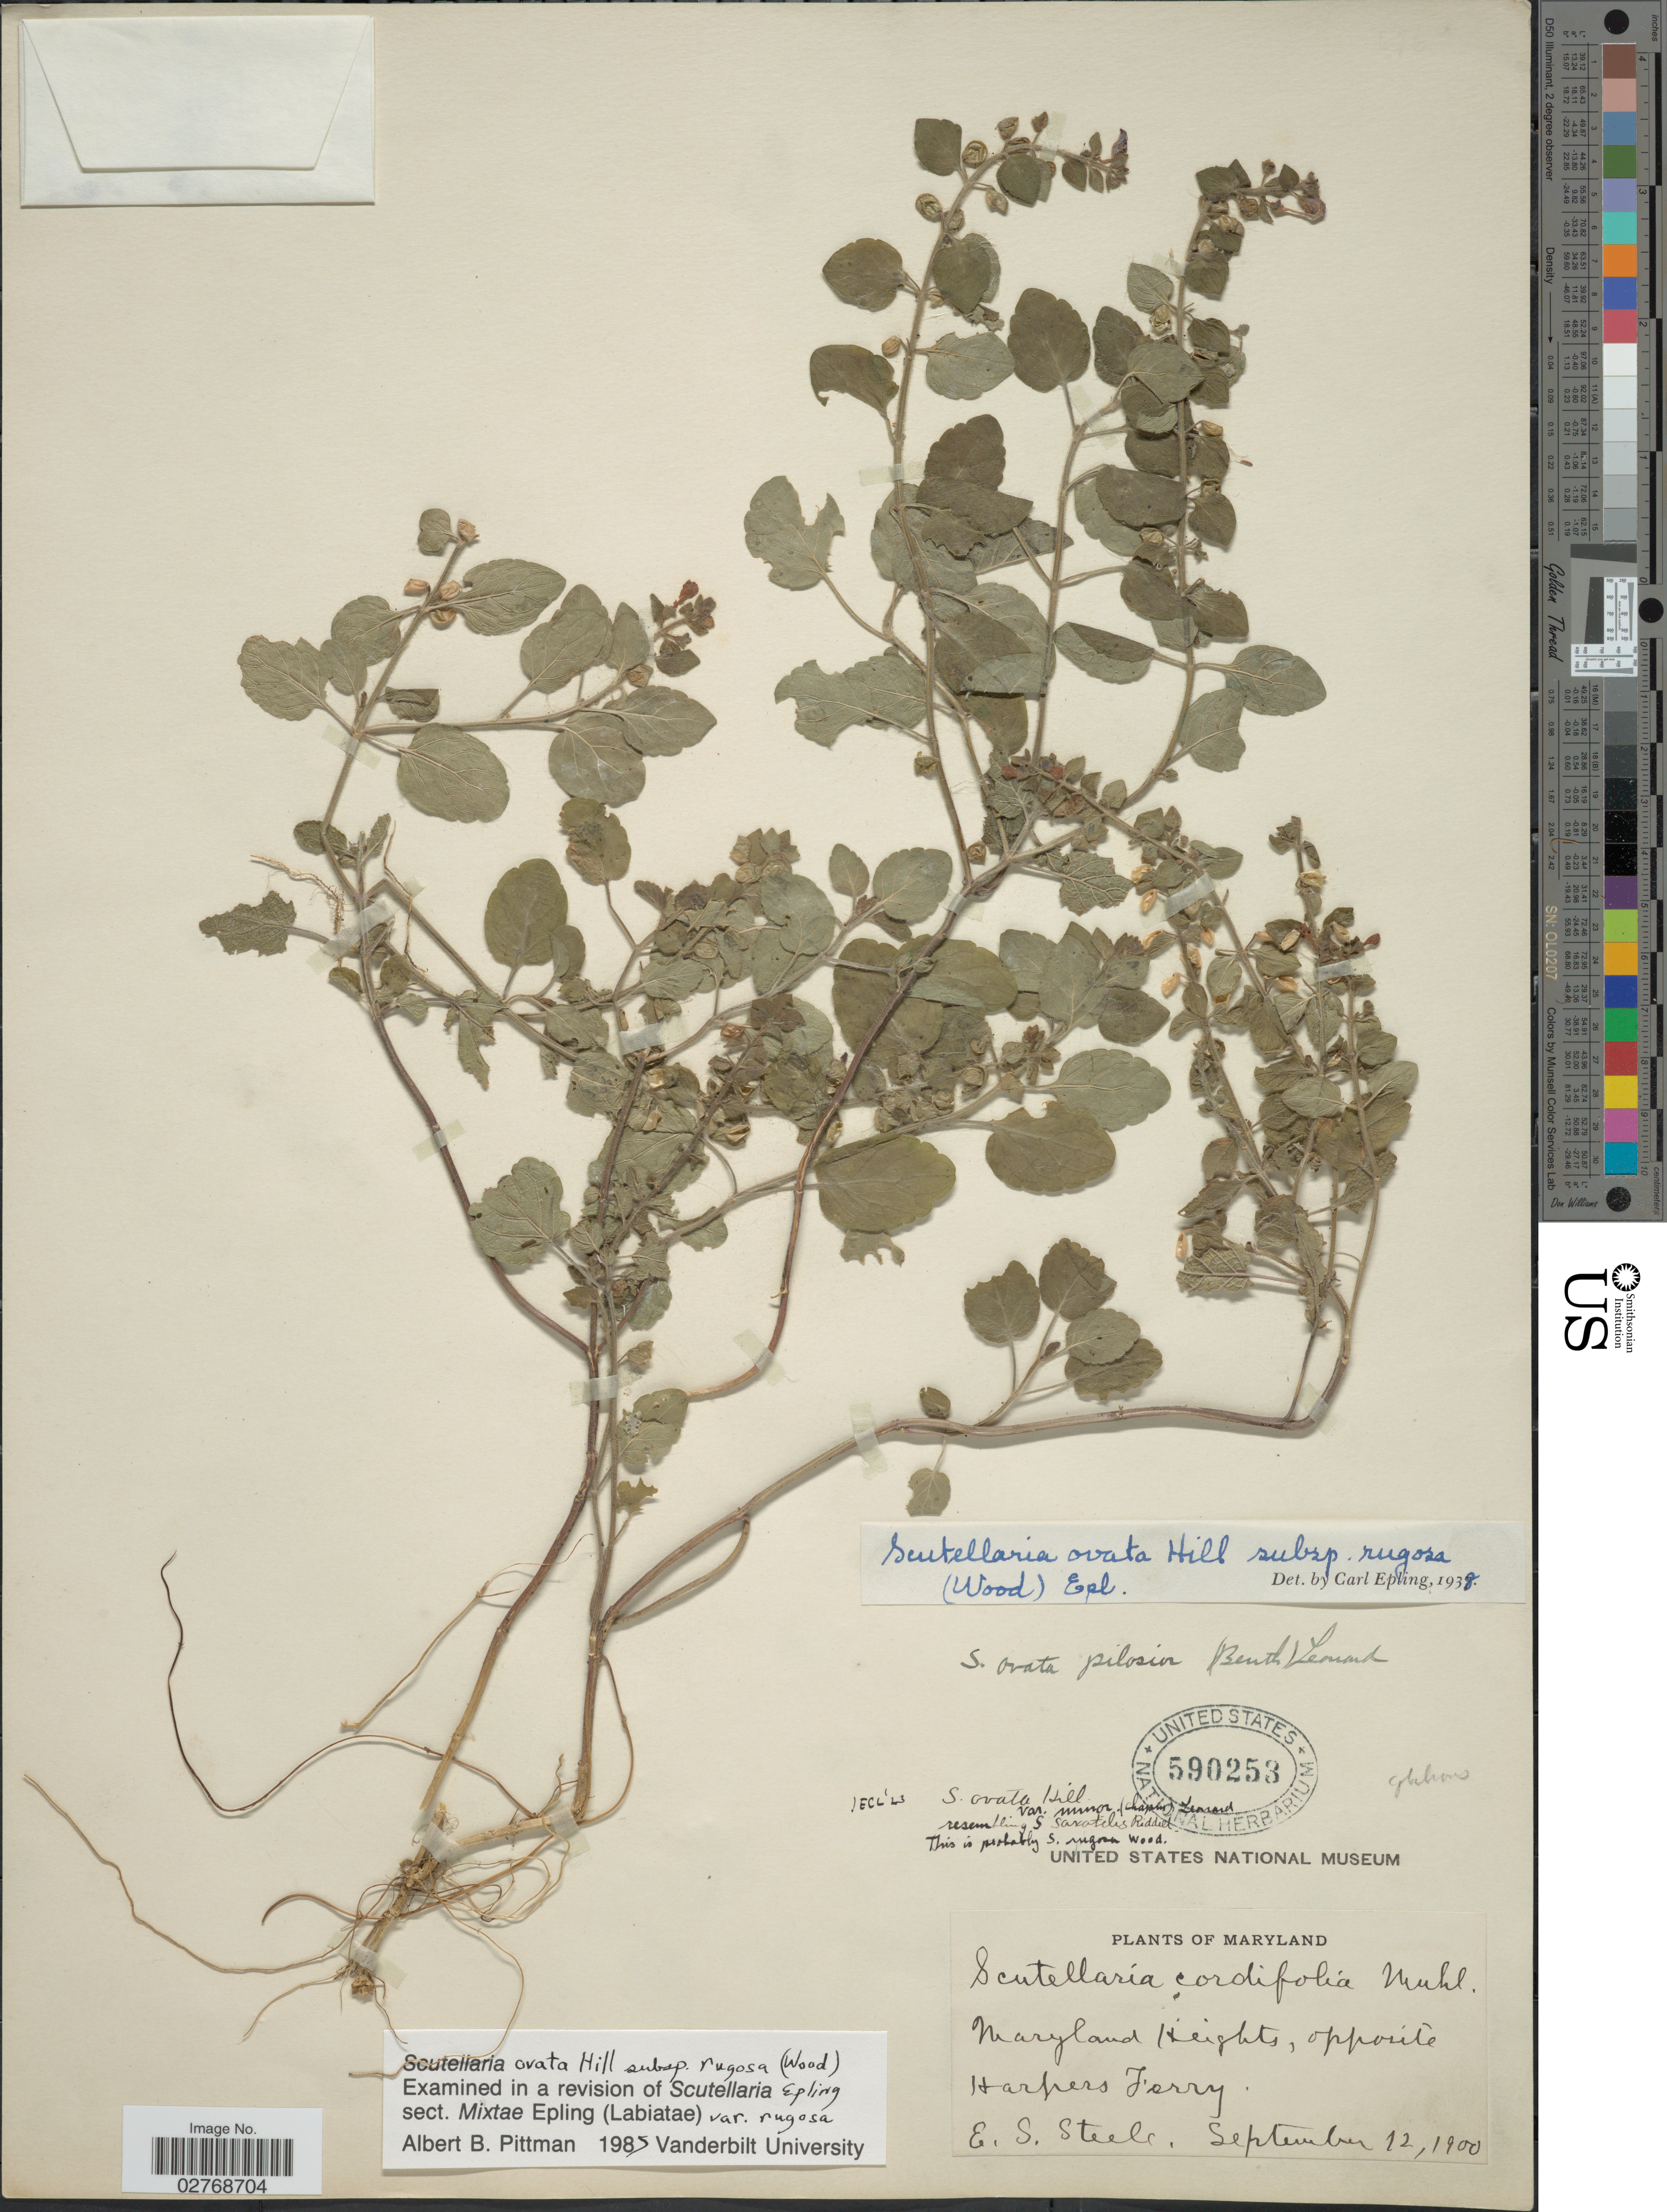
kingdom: Plantae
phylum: Tracheophyta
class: Magnoliopsida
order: Lamiales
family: Lamiaceae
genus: Scutellaria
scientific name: Scutellaria ovata subsp. rugosa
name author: (Alph. Wood) Epling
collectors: E. Steele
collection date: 1900-09-12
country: United States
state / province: Maryland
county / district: Washngton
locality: Maryland Heights, opposite Harpers Ferry.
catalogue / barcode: US 590253